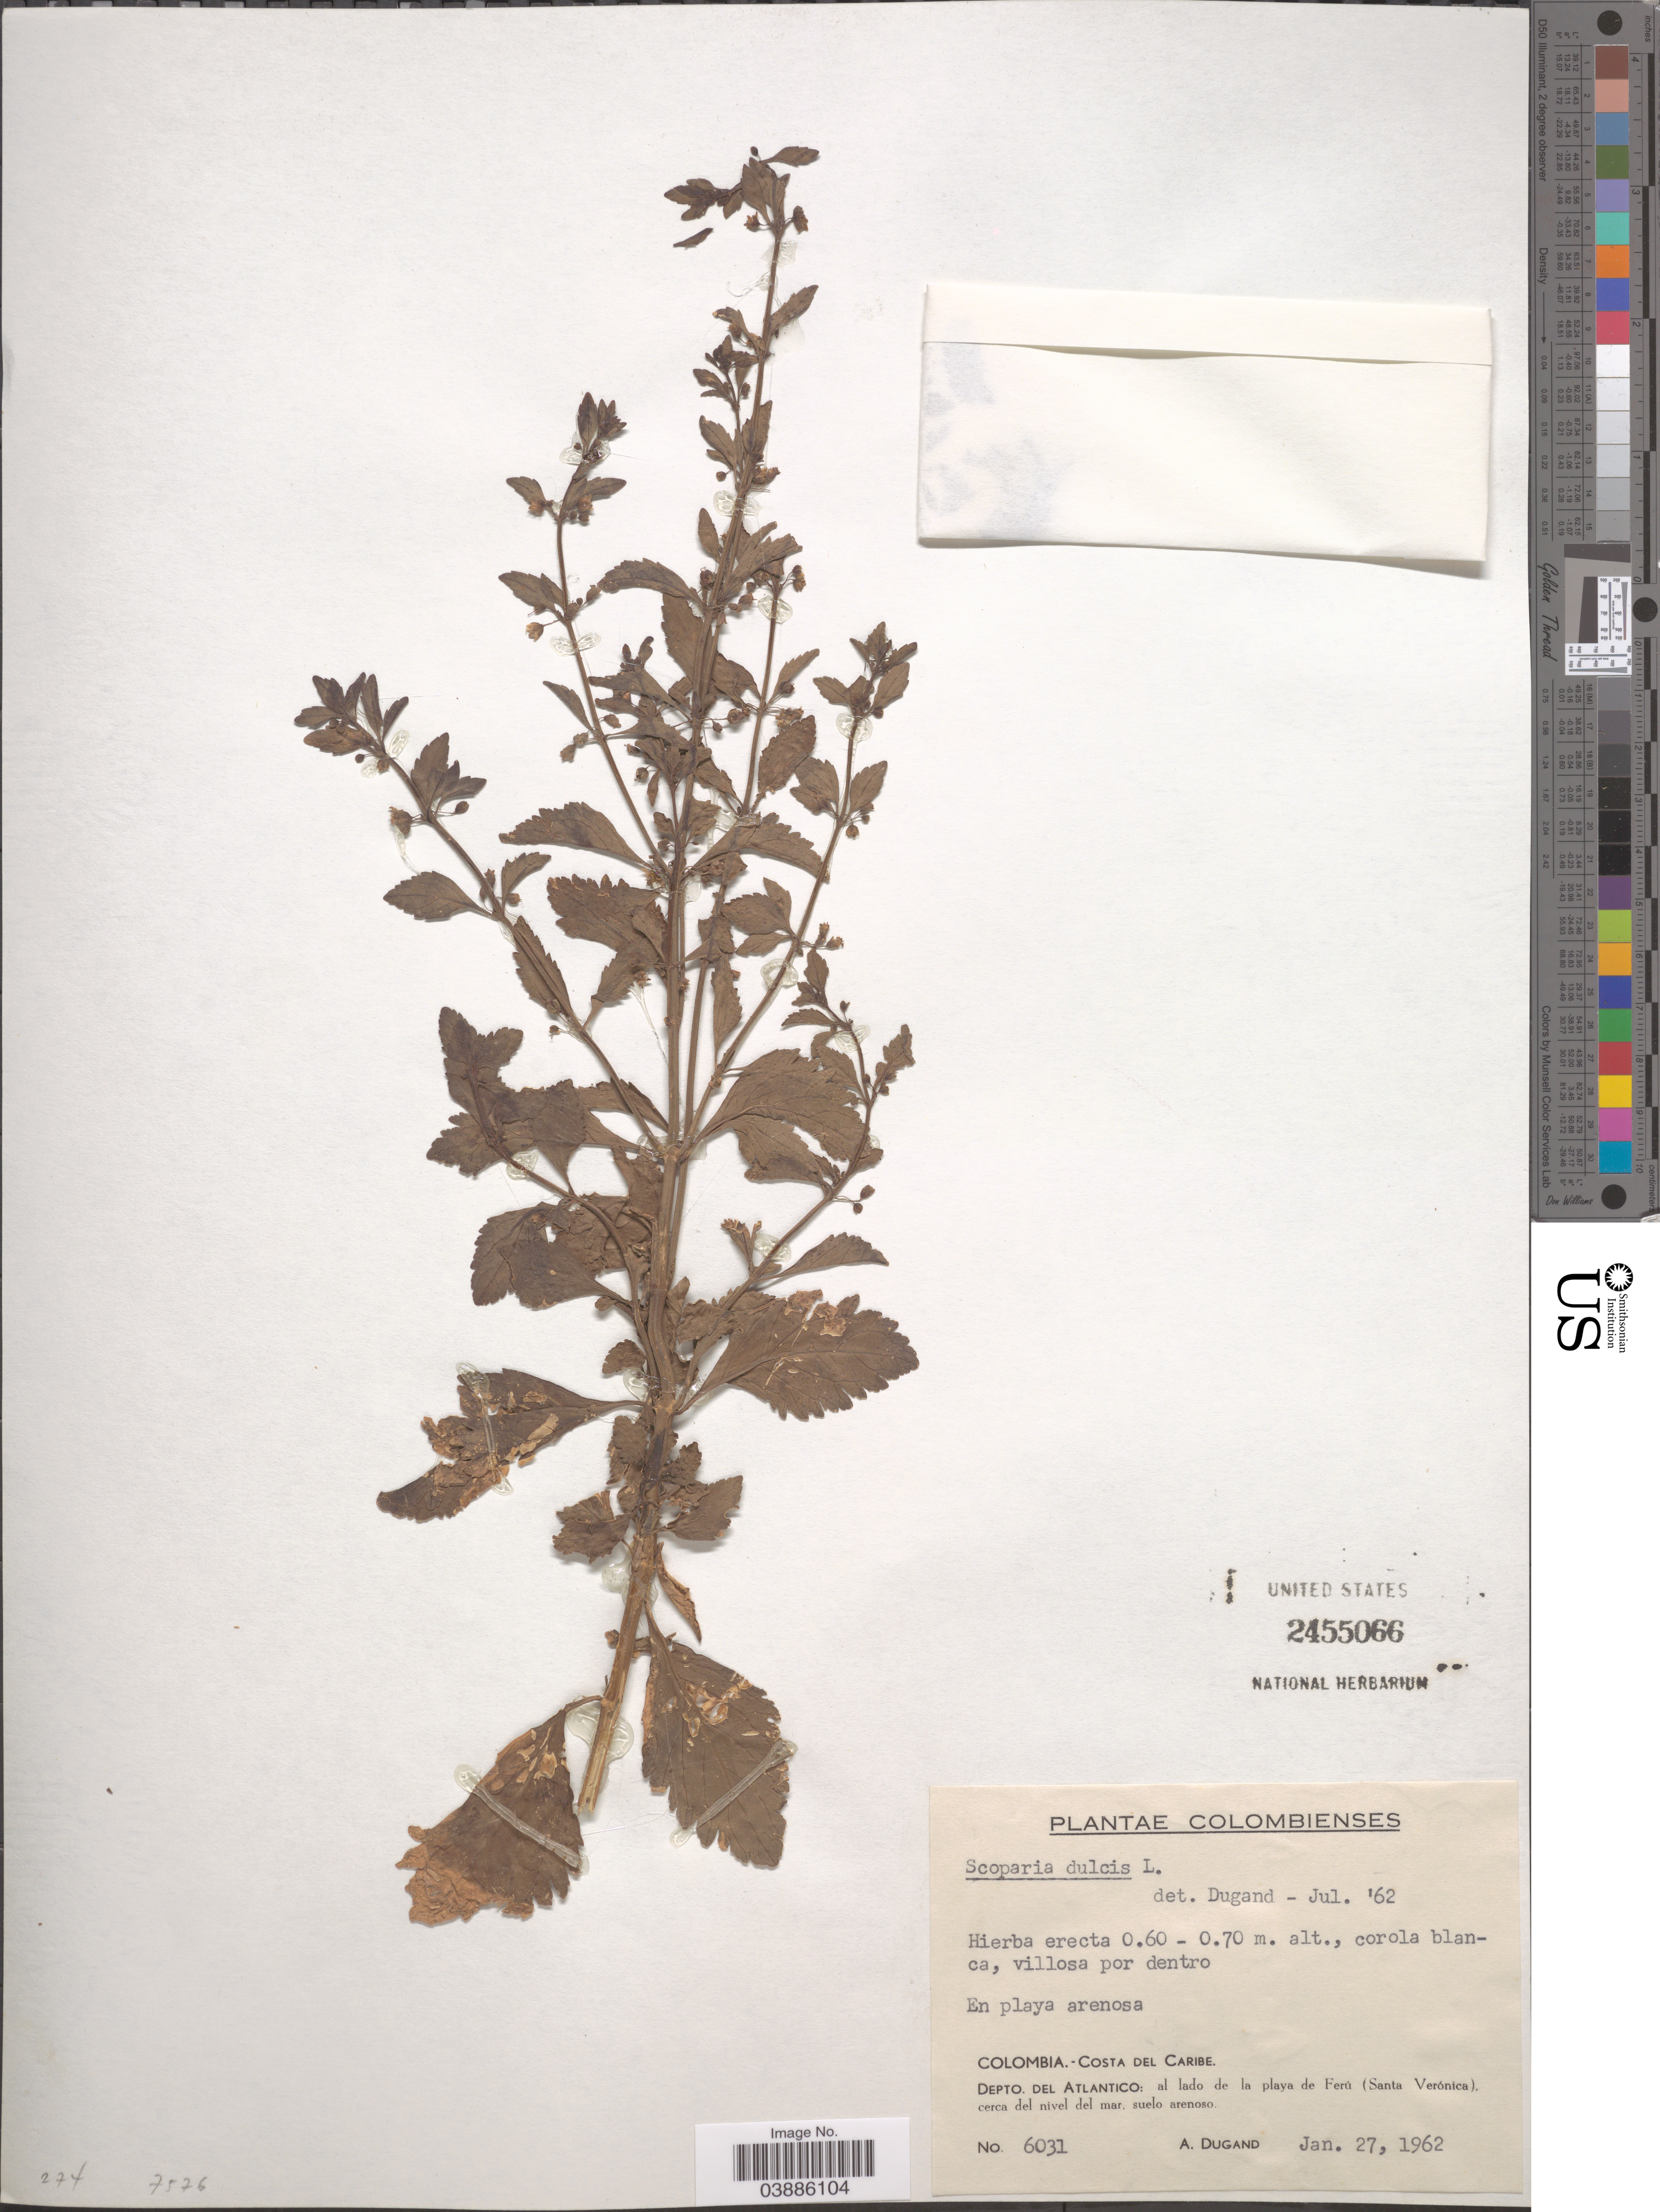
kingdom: Plantae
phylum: Tracheophyta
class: Magnoliopsida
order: Lamiales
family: Plantaginaceae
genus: Scoparia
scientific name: Scoparia dulcis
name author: L.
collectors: A. Dugand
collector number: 6031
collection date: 1962-01-27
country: Colombia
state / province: Atlántico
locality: Costa del Caribe. Depto. del Atlantico: al lado de la playa de Ferú (Santa Verónica).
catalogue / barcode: US 2455066